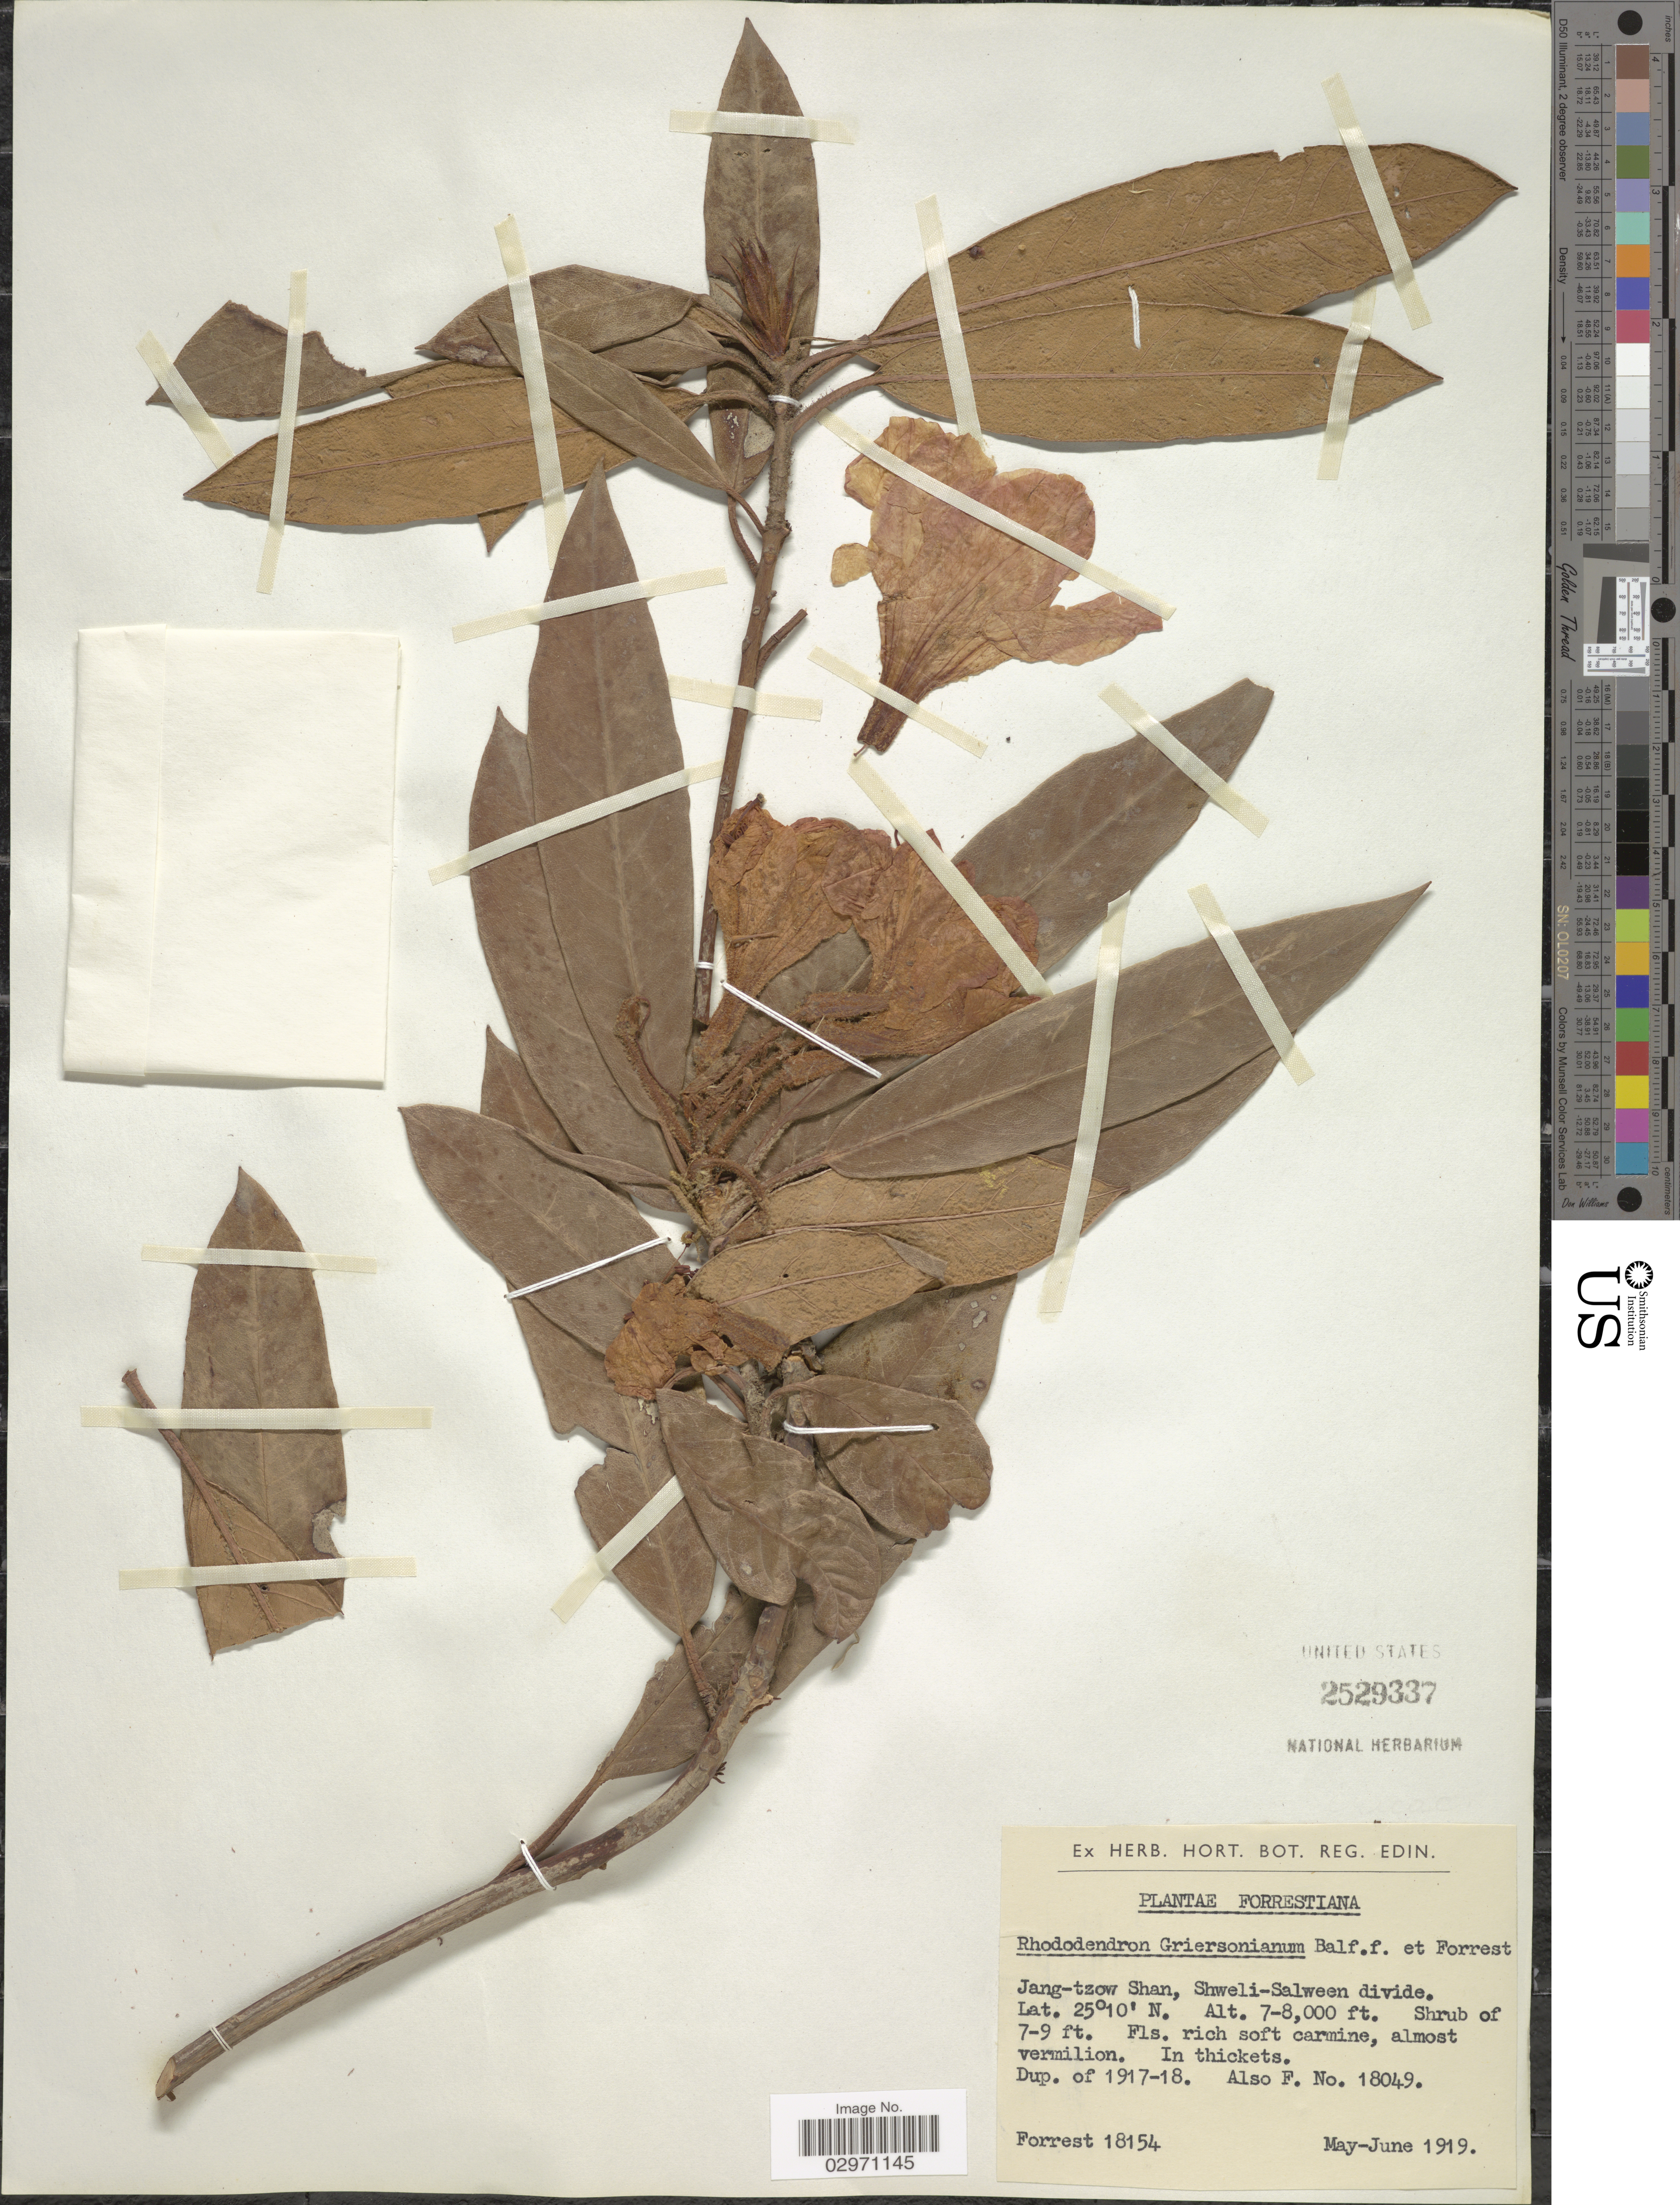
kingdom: Plantae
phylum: Tracheophyta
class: Magnoliopsida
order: Ericales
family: Ericaceae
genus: Rhododendron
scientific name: Rhododendron griersonianum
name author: Balf. f. & Forrest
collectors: -. Forrest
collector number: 18154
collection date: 1919-05/1919-06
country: China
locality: Jang-tzow Shan, Shweli-Salween divide.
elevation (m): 2134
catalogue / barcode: US 2529337